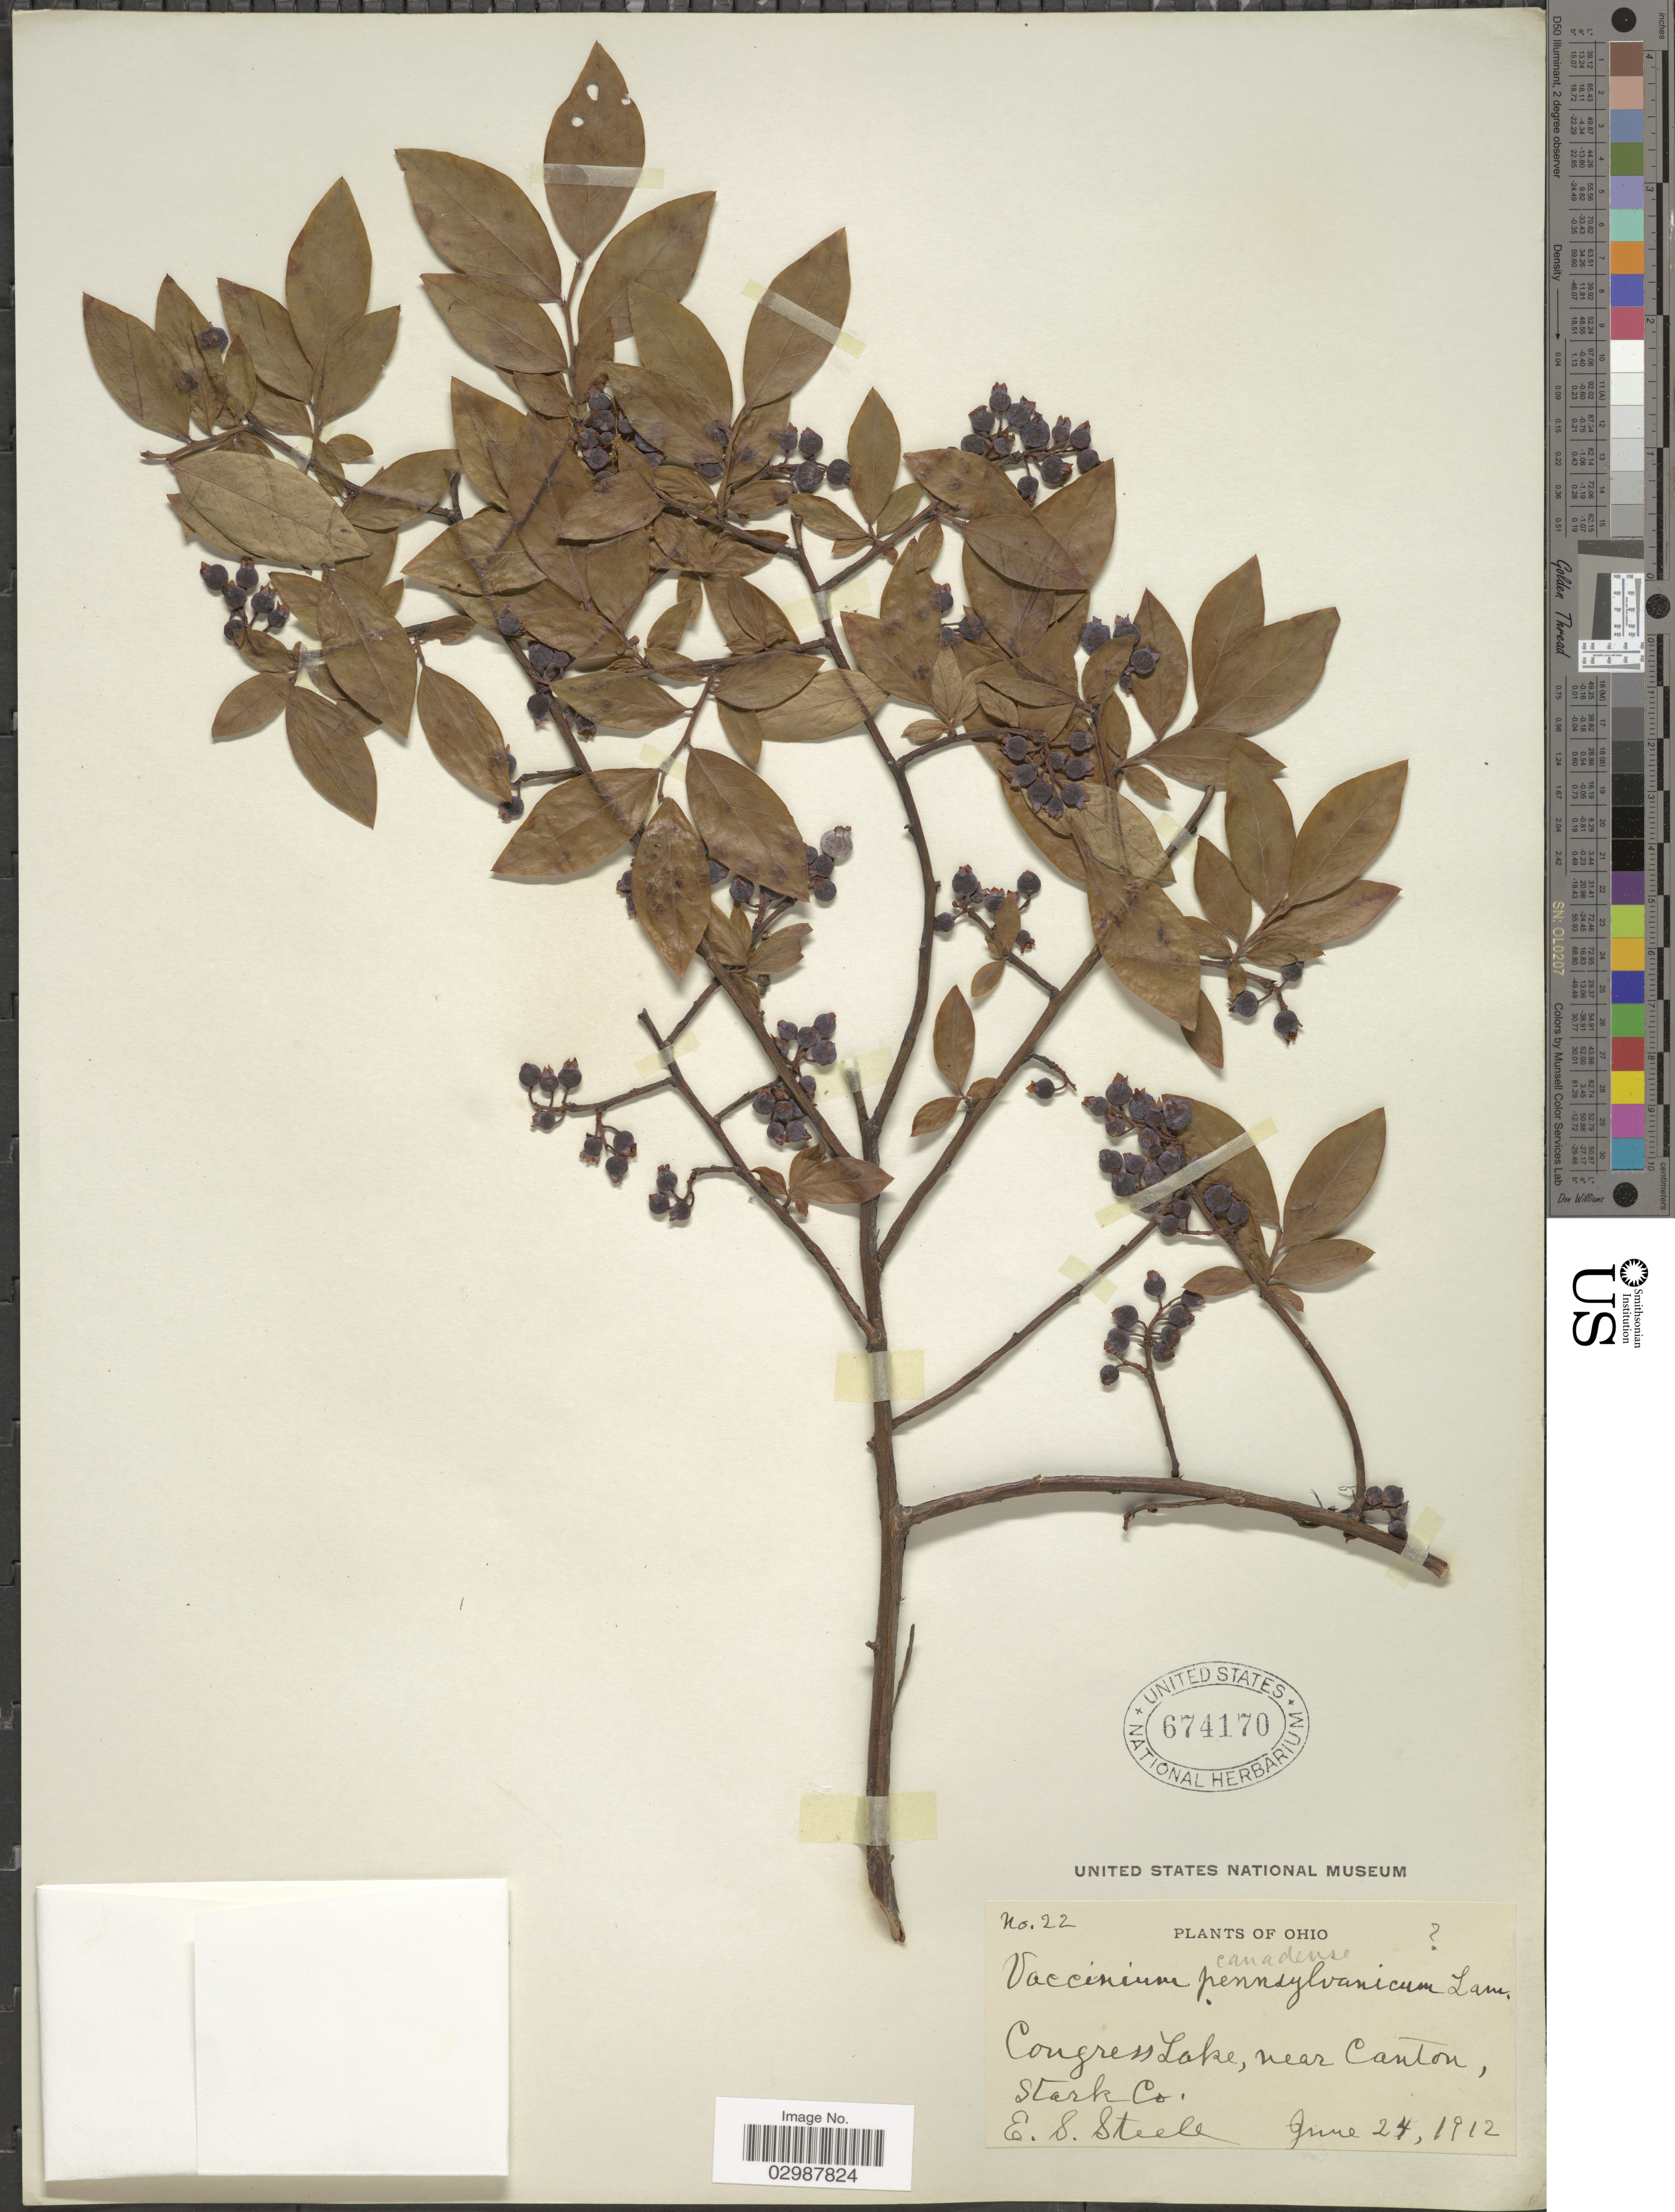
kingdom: Plantae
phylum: Tracheophyta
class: Magnoliopsida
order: Ericales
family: Ericaceae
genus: Vaccinium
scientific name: Vaccinium corymbosum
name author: L.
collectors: E. Steele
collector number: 22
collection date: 1912-06-24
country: United States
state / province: Ohio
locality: Congress Lake, near Canton, Stark Co.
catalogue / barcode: US 674170